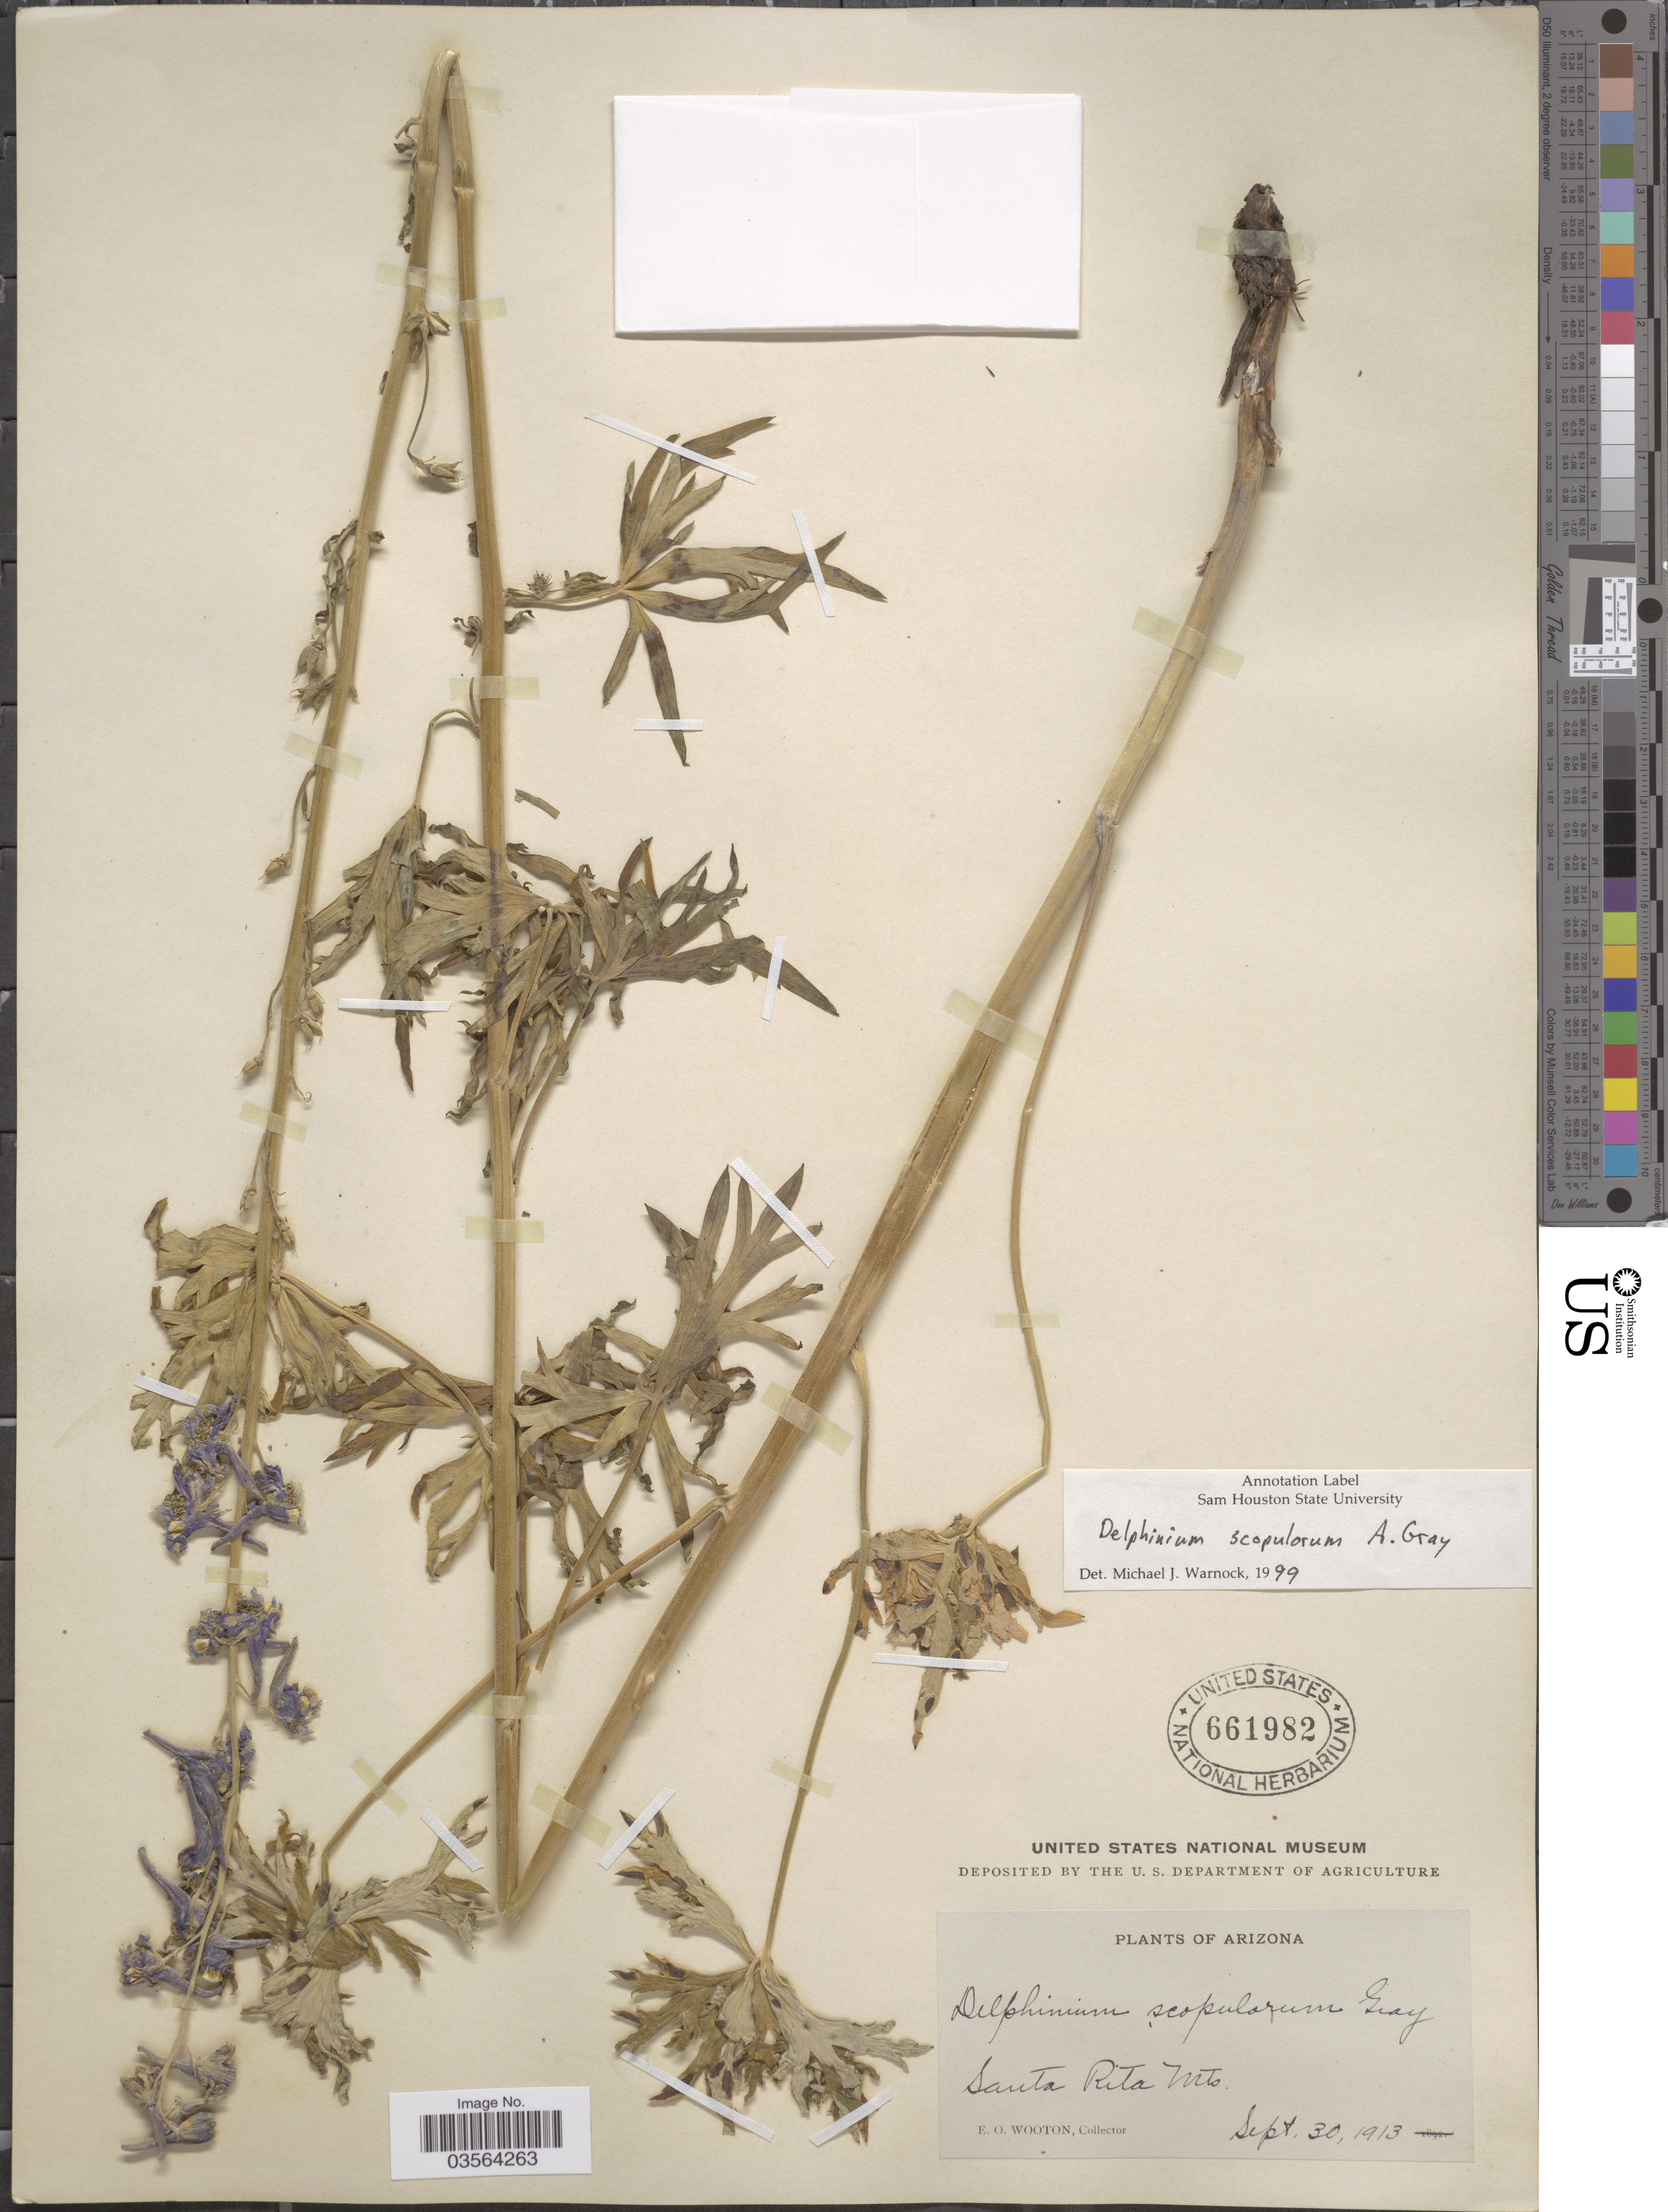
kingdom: Plantae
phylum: Tracheophyta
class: Magnoliopsida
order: Ranunculales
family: Ranunculaceae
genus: Delphinium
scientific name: Delphinium scopulorum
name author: A. Gray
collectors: E. O. Wooton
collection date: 1913-09-30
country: United States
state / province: Arizona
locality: Santa Rita Mts.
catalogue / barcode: US 661982